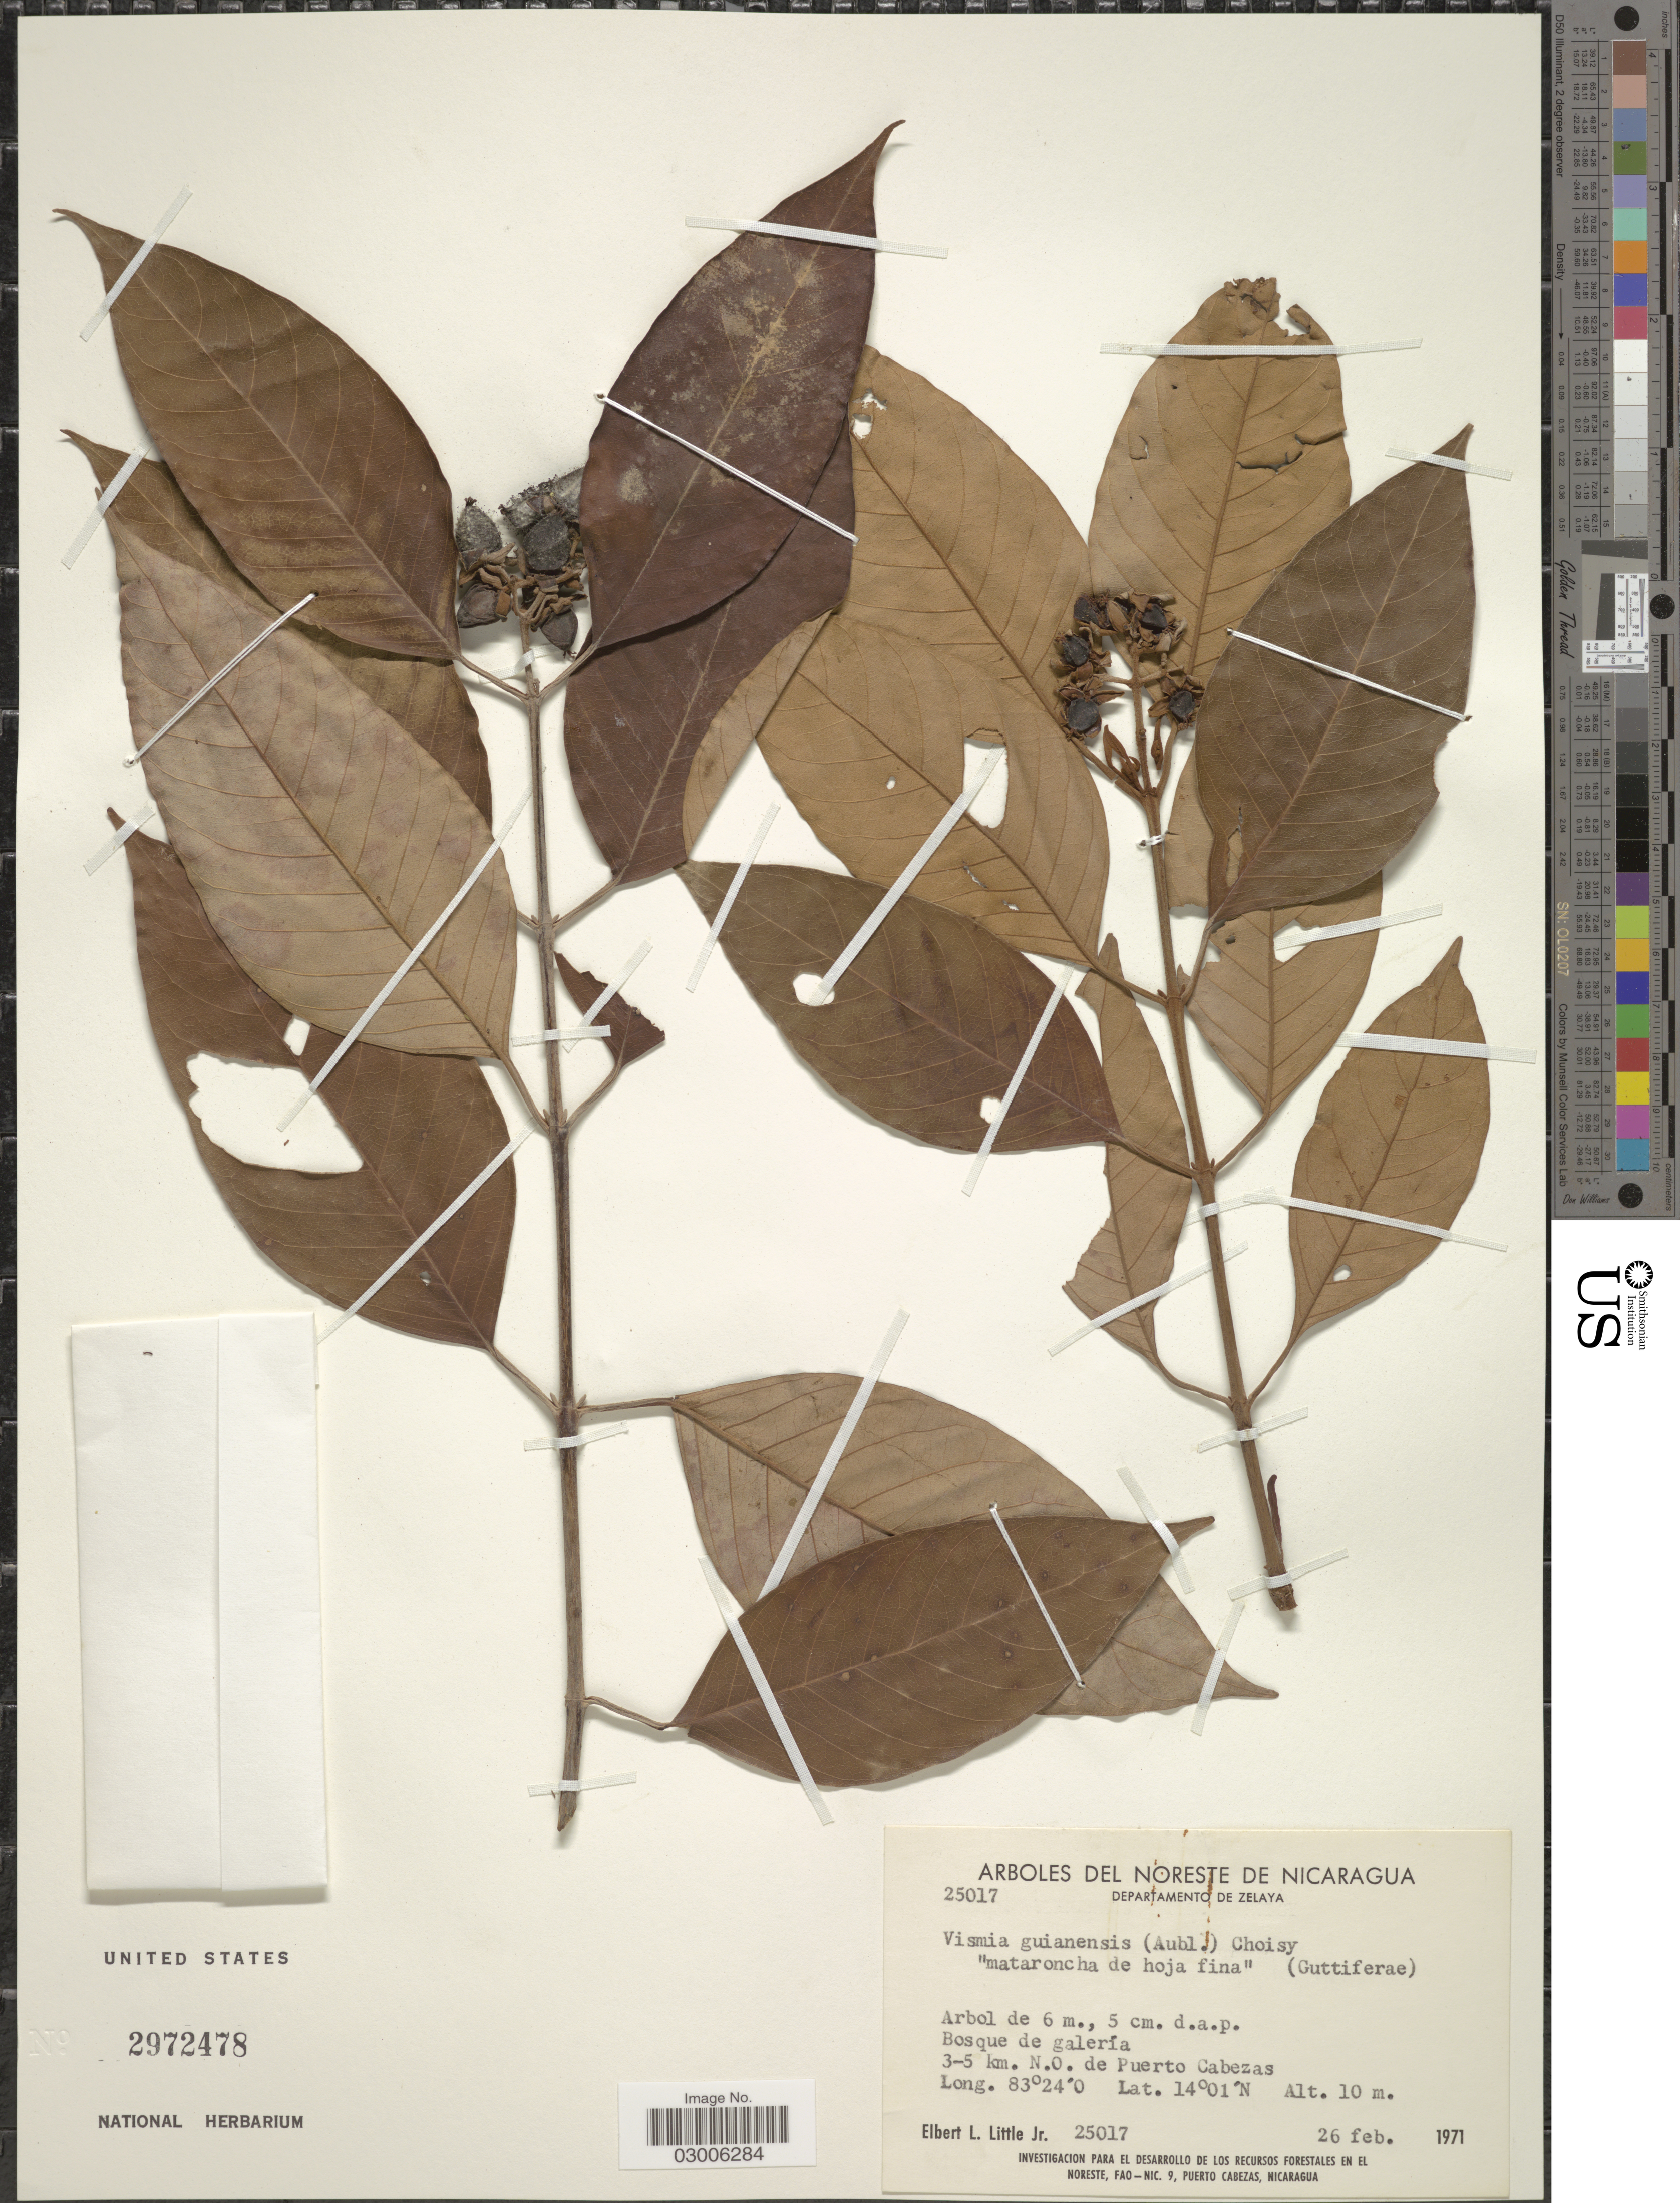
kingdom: Plantae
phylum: Tracheophyta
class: Magnoliopsida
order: Malpighiales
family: Hypericaceae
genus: Vismia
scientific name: Vismia guianensis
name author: (Aubl.) Pers.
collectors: E. L. Little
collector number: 25017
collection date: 1971-02-26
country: Nicaragua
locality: Noreste de Nicaragua. Departamento de Zelaya. 3-5 km. N.O. de Puerto Cabezas.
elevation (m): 10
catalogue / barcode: US 2972478